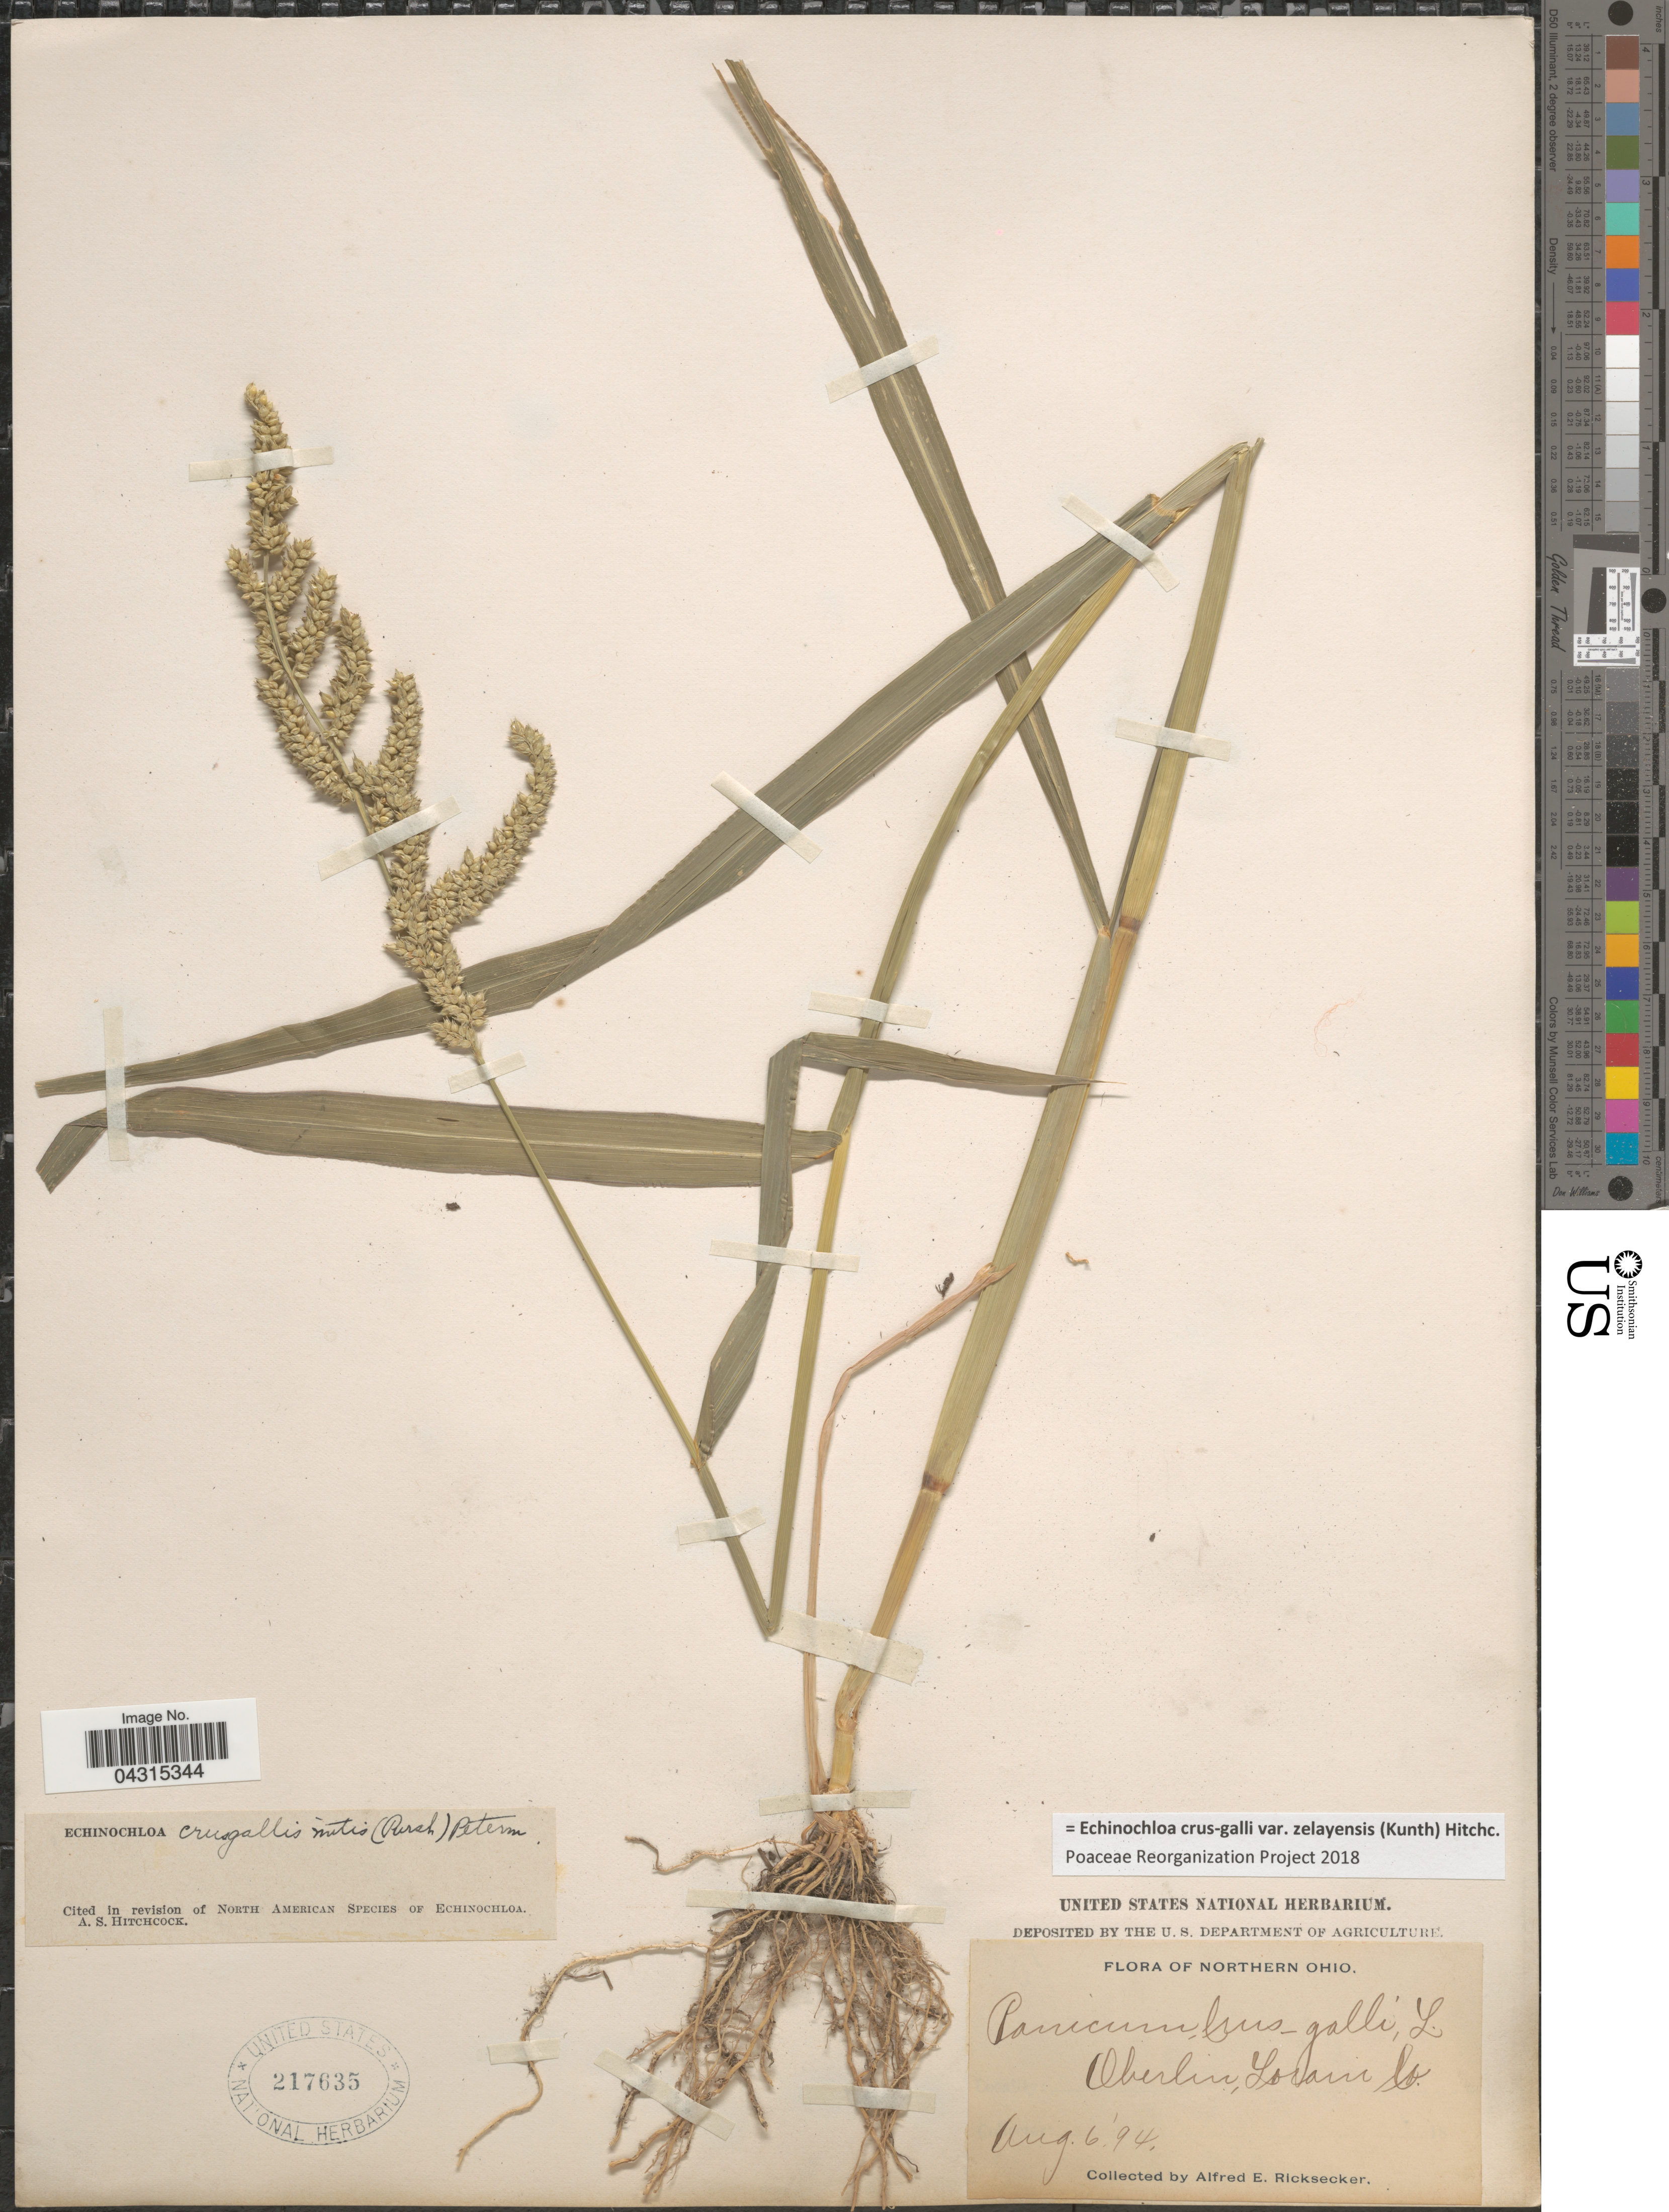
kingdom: Plantae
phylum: Tracheophyta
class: Liliopsida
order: Poales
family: Poaceae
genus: Echinochloa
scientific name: Echinochloa crus-galli var. zelayensis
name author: (Kunth) Hitchc.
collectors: A. E. Ricksecker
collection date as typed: Transcribed d/m/y: 6/8/94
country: United States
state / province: Ohio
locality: Northern Ohio. Oberlin, Lorain Co.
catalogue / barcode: US 217635